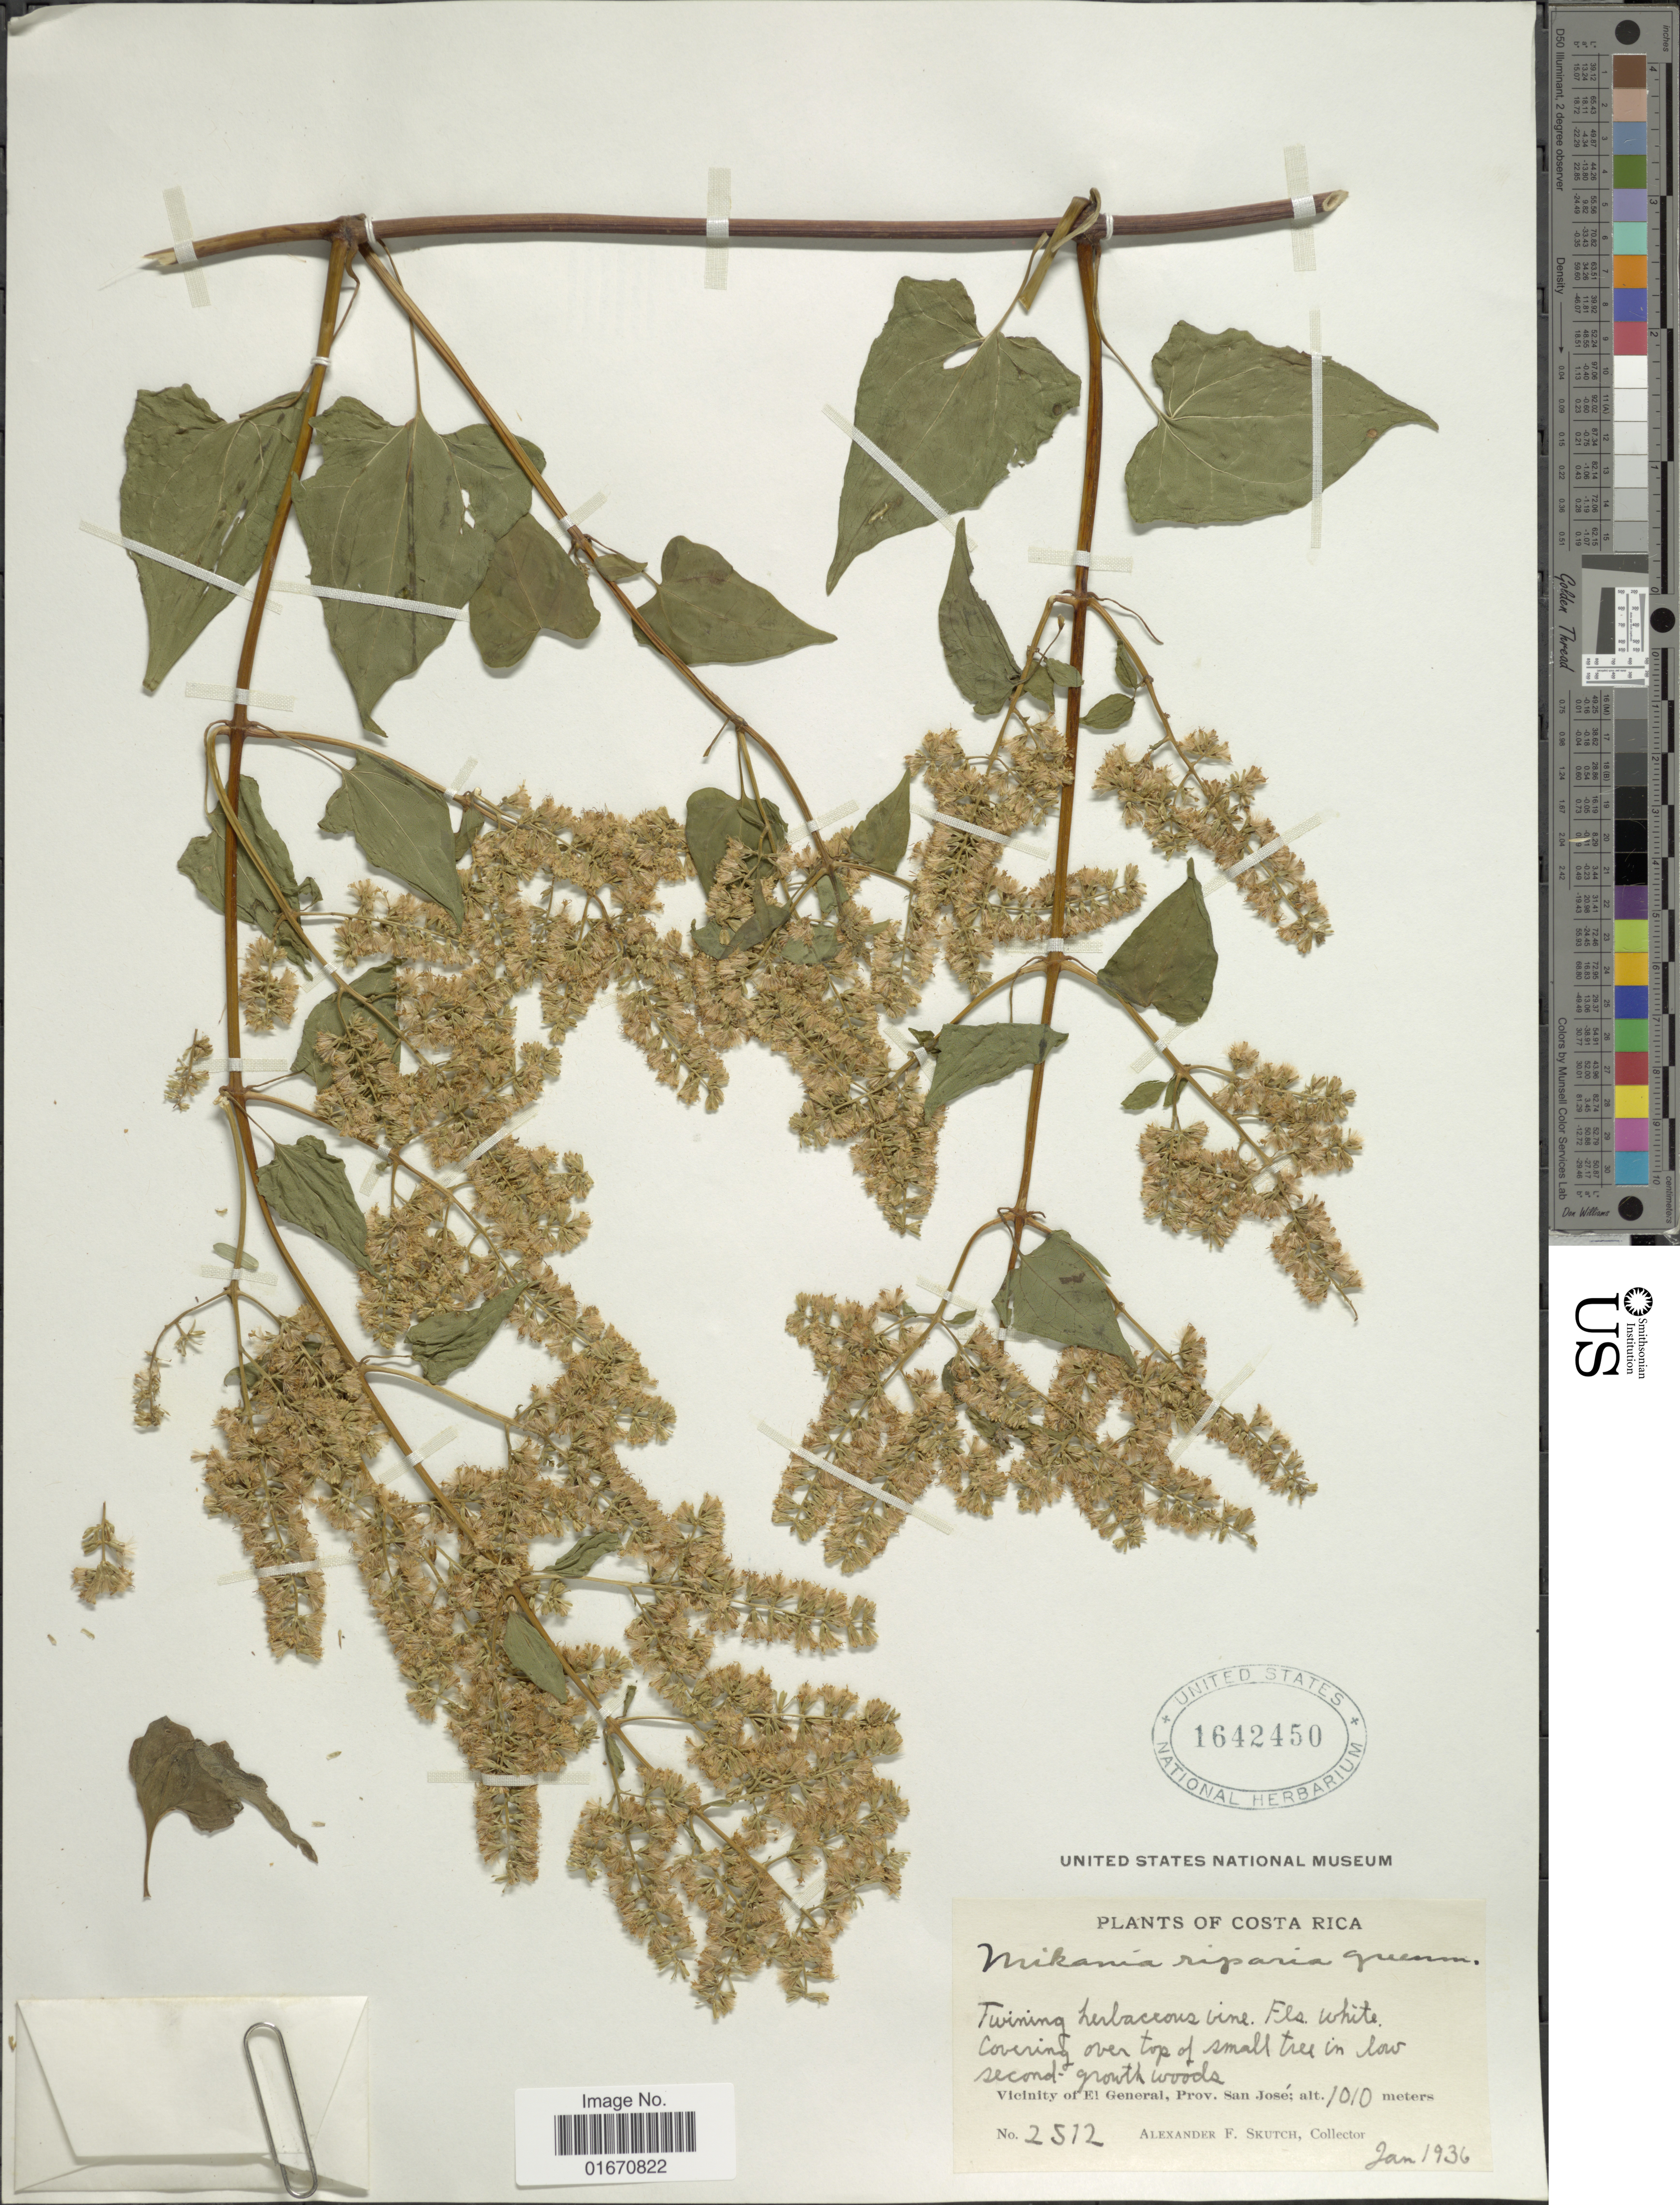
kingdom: Plantae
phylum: Tracheophyta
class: Magnoliopsida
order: Asterales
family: Asteraceae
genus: Mikania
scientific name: Mikania riparia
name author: Greenm. in B.L. Rob.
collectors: A. F. Skutch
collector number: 2512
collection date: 1936-01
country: Costa Rica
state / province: San José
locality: Vicinity of El General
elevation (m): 1010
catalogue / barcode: US 1642450